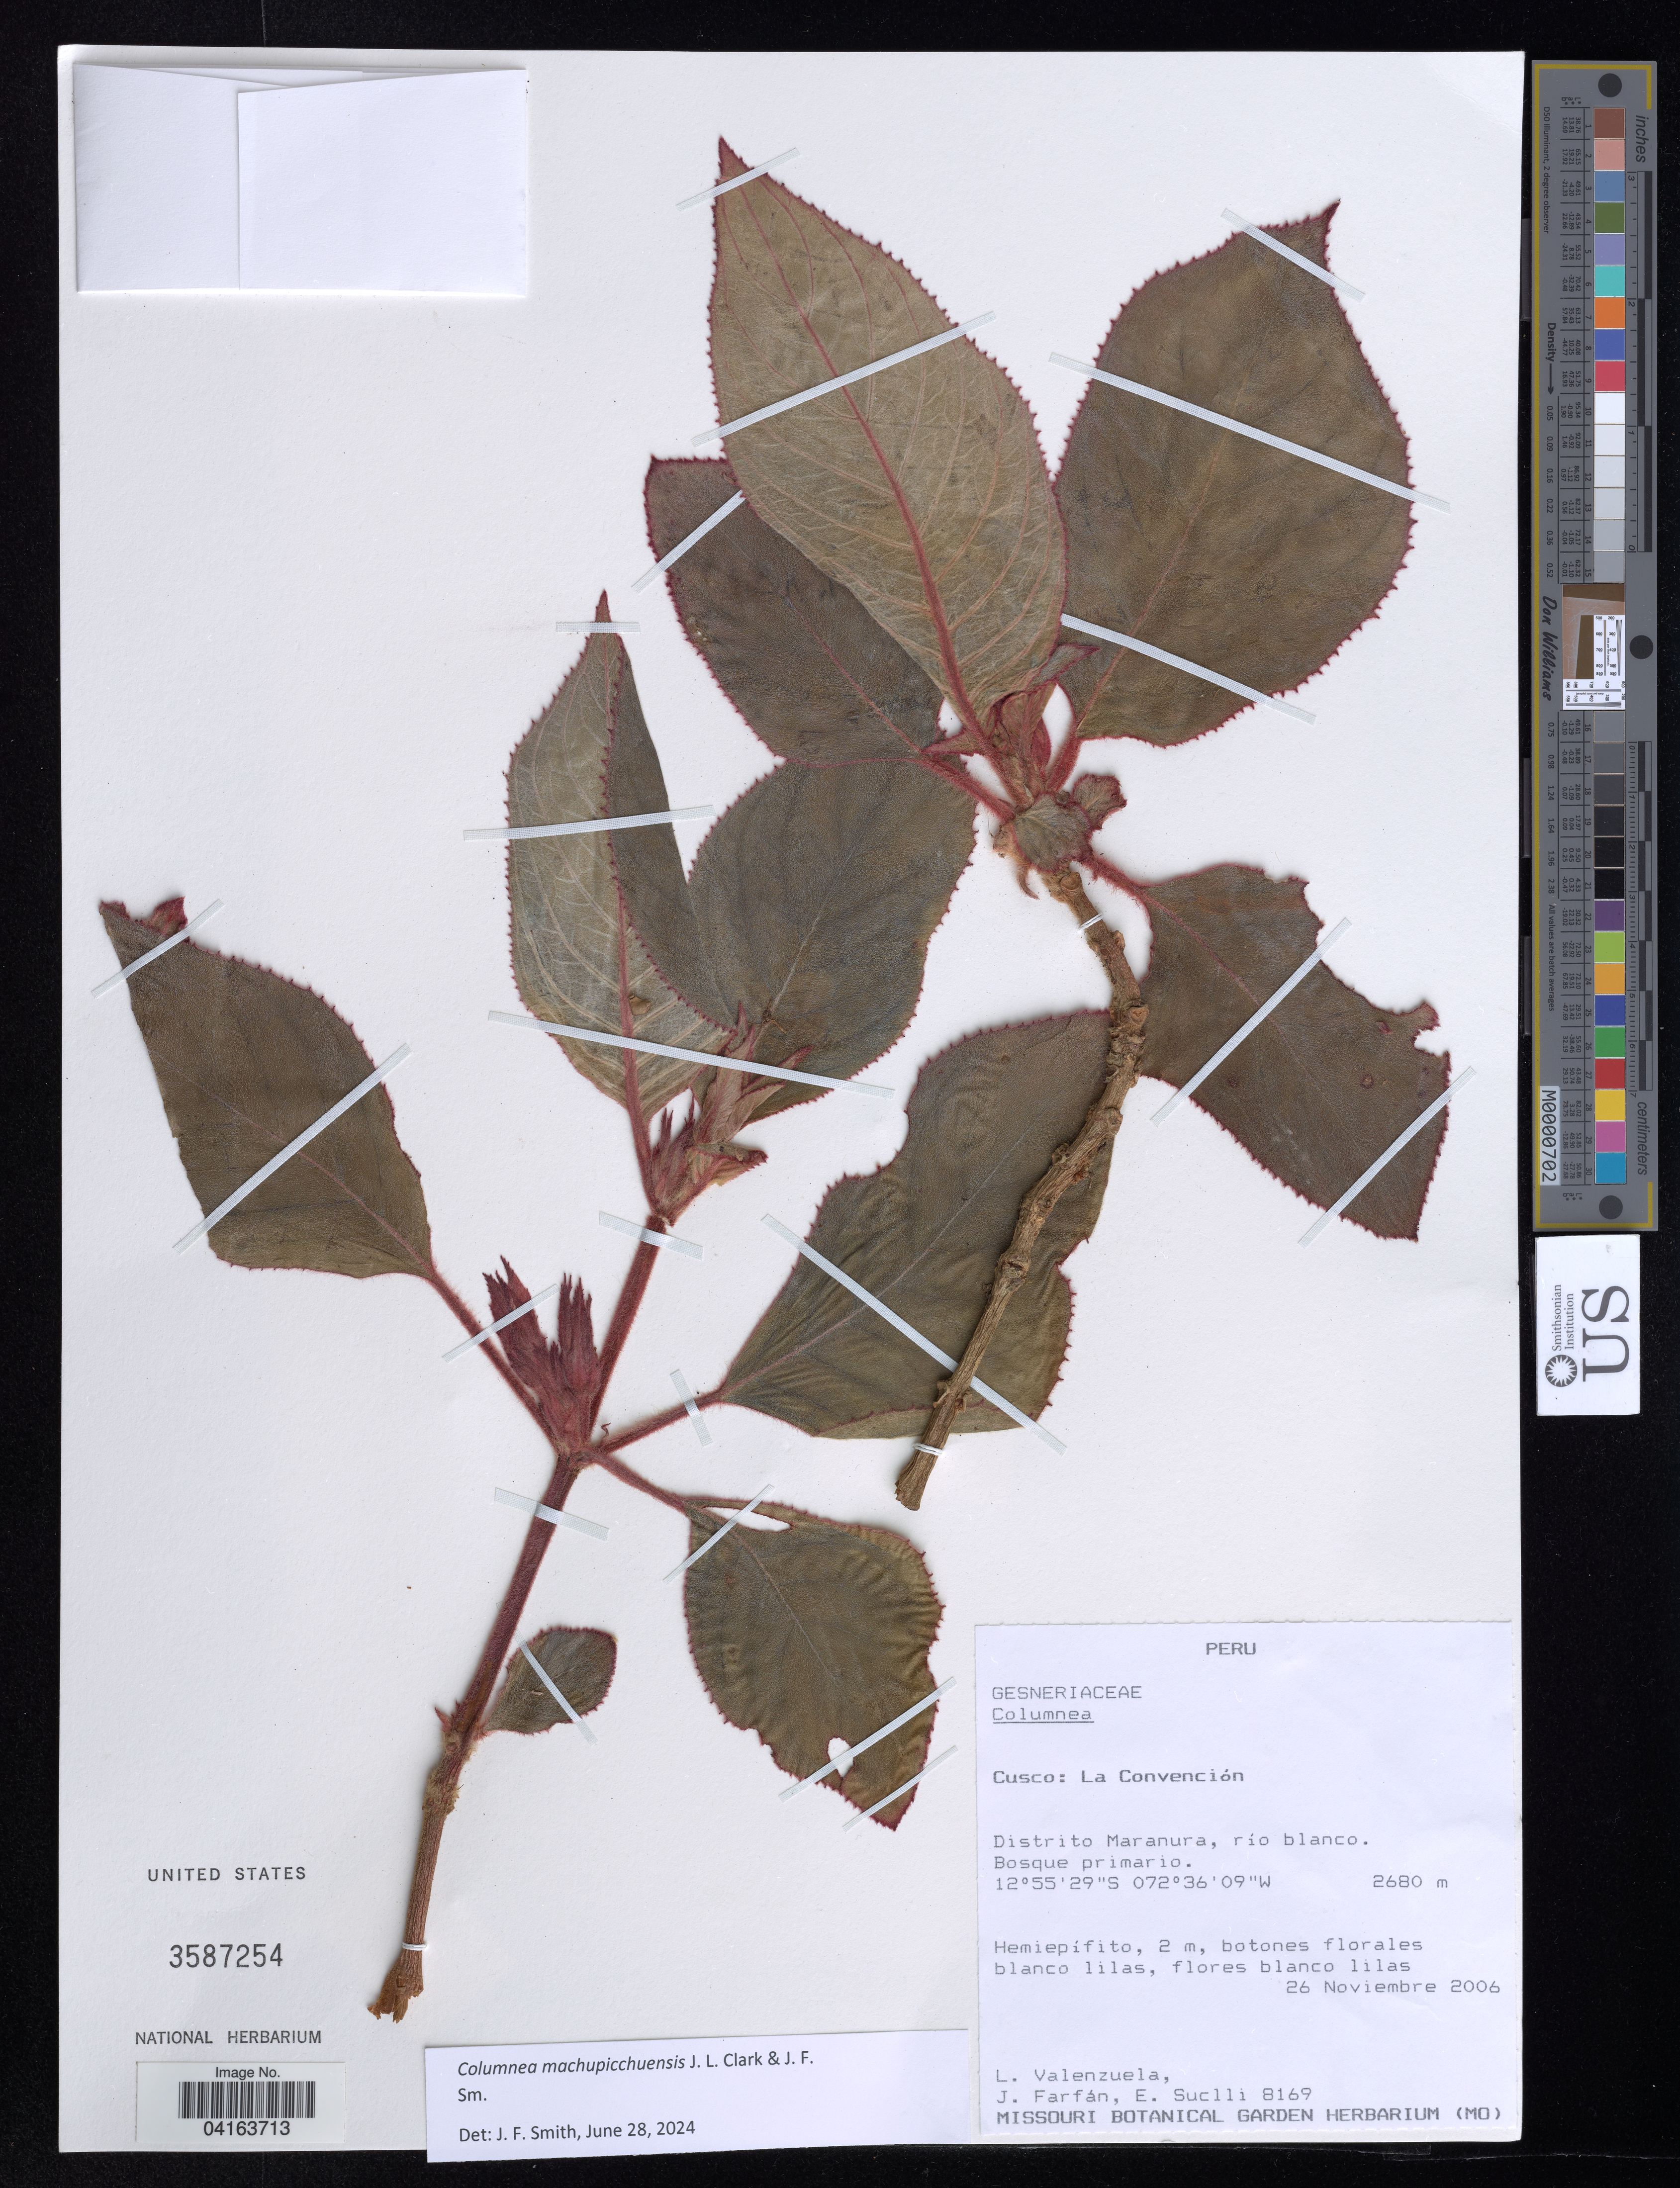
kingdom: Plantae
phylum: Tracheophyta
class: Magnoliopsida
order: Lamiales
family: Gesneriaceae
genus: Columnea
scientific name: Columnea machupicchuensis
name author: J.L. Clark & J.F. Sm.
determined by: Smith, J. F.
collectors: L. Valenzuela, J. Farfán & E. Suclli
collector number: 8169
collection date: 2006-11-26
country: Peru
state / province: Cusco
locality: La Convención. Distrito Maranura, río Blanco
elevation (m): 2680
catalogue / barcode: US 3587254